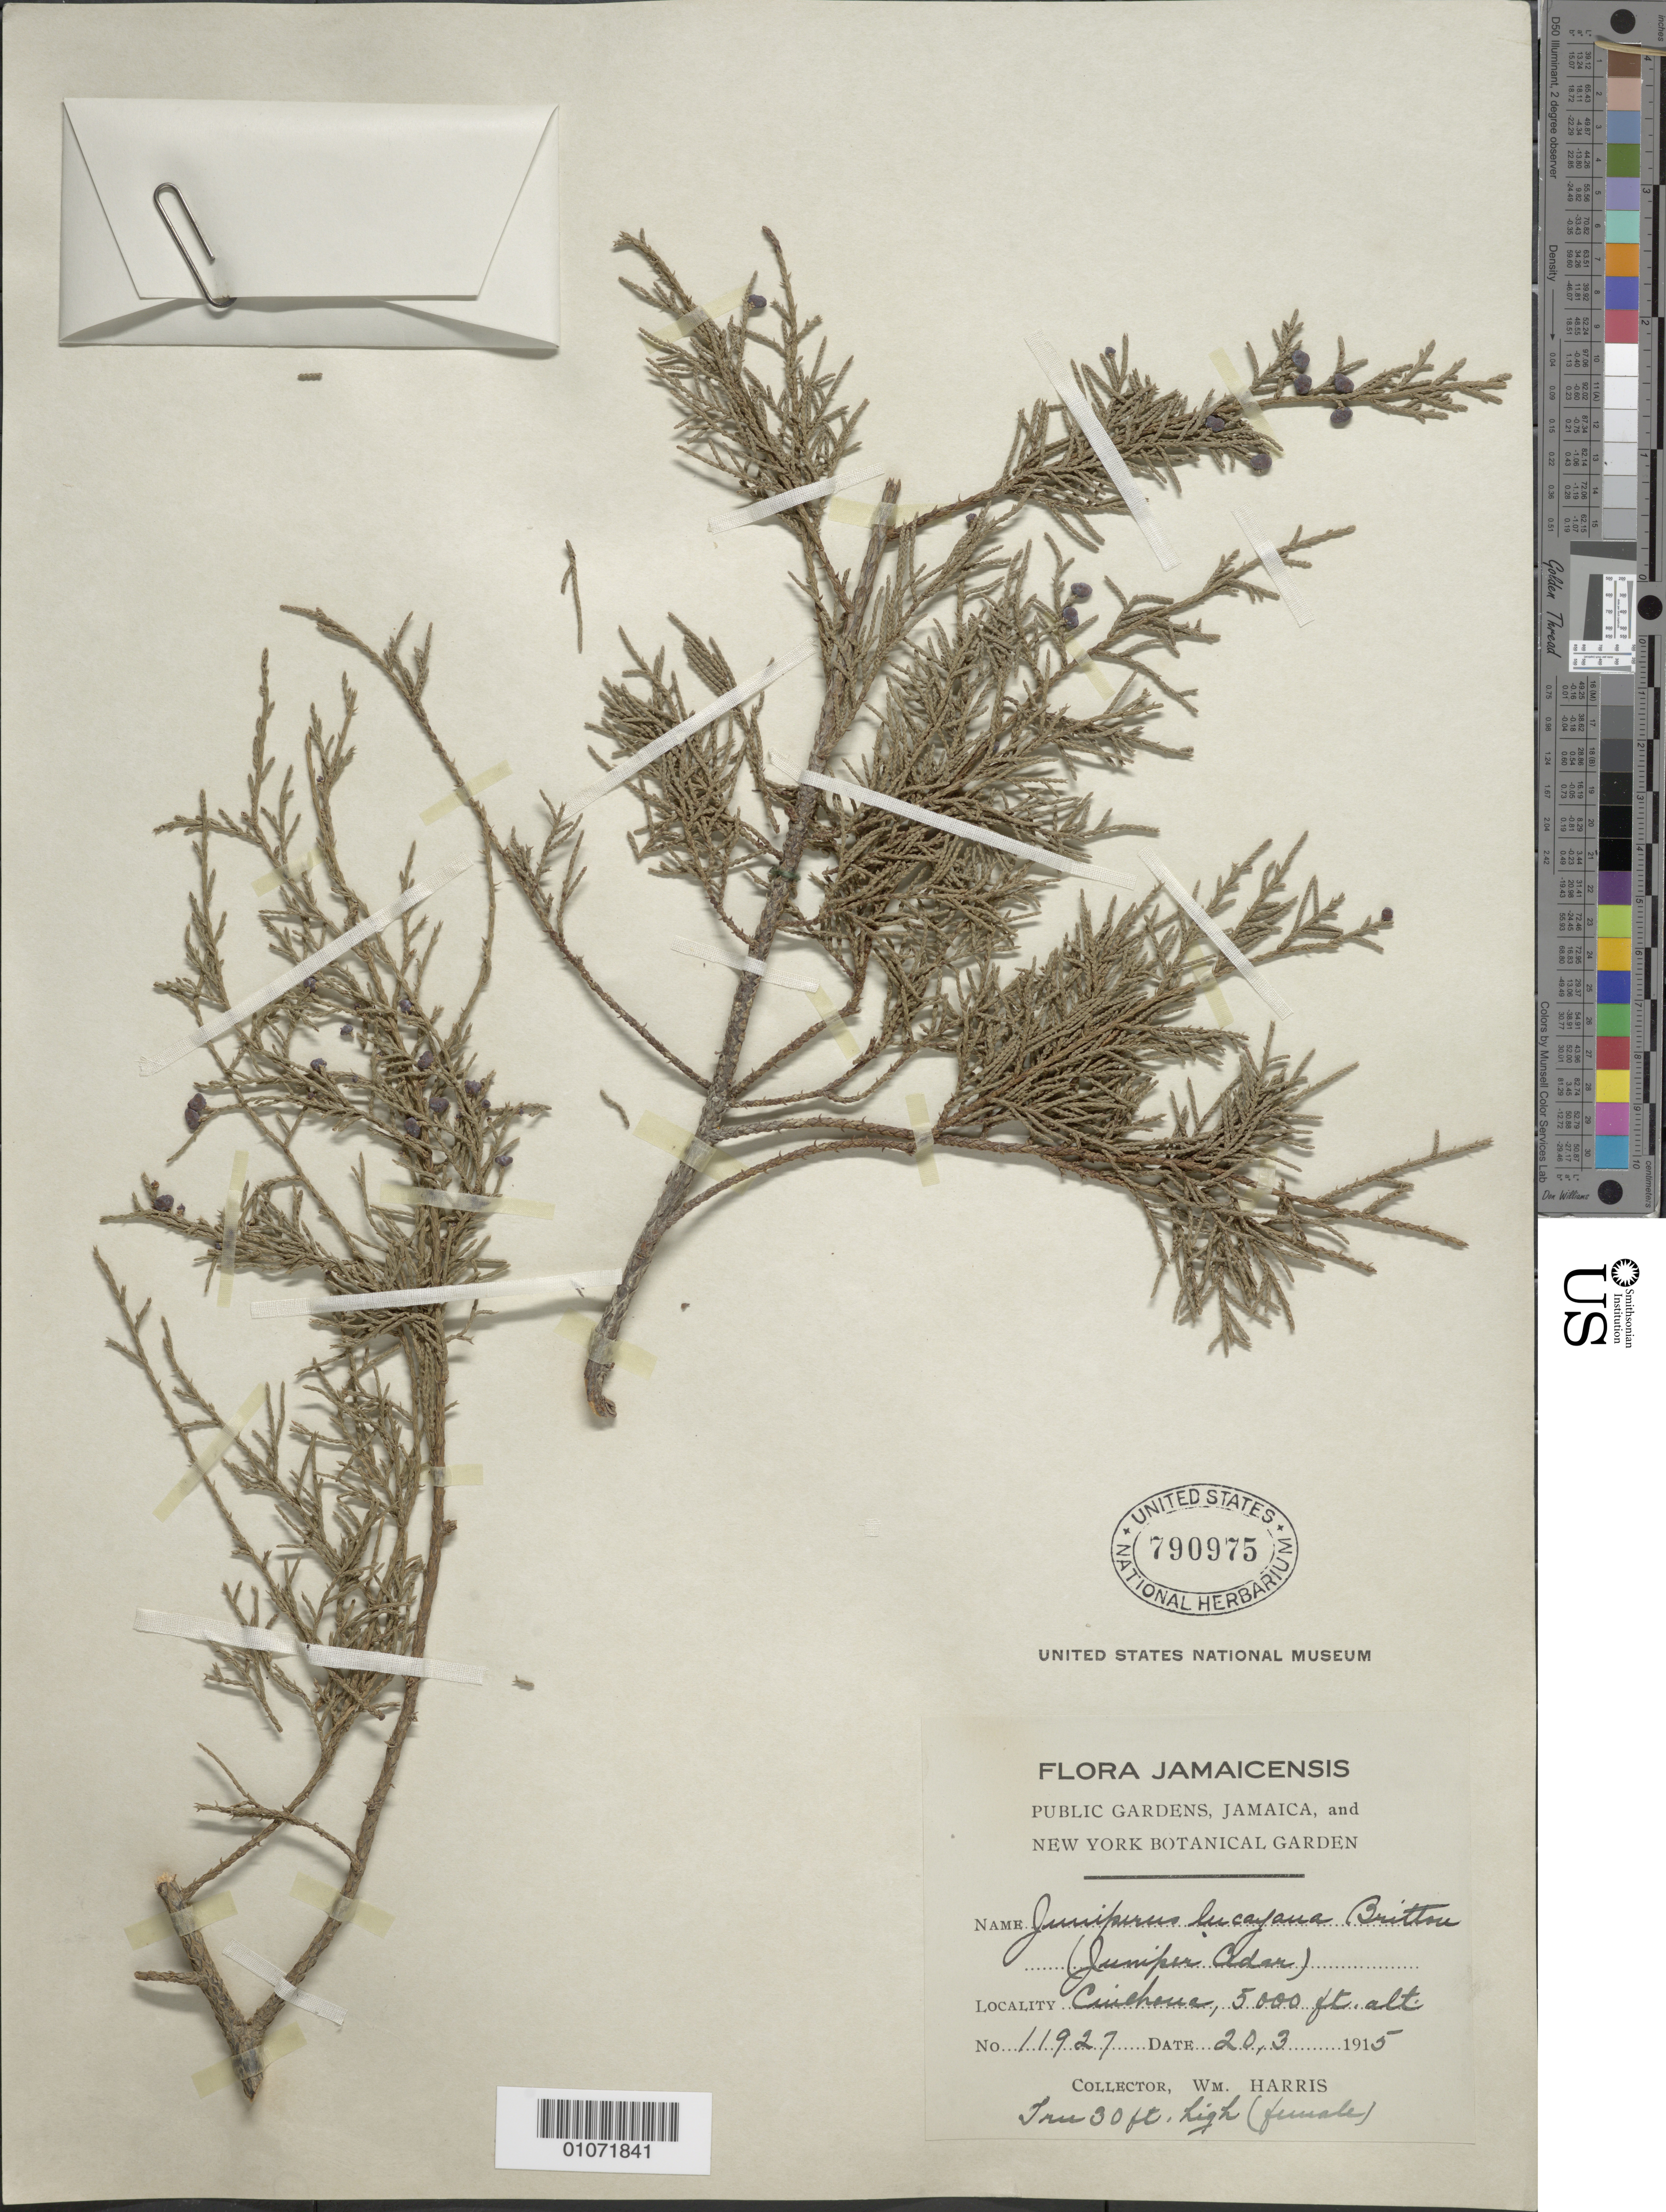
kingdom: Plantae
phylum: Tracheophyta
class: Pinopsida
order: Pinales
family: Cupressaceae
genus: Juniperus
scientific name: Juniperus lucayana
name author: Britton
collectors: W. Harris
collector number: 11927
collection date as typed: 20 Mar 1915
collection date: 1915-03-20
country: Jamaica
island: Jamaica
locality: cuihouse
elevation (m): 152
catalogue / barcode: US 790975